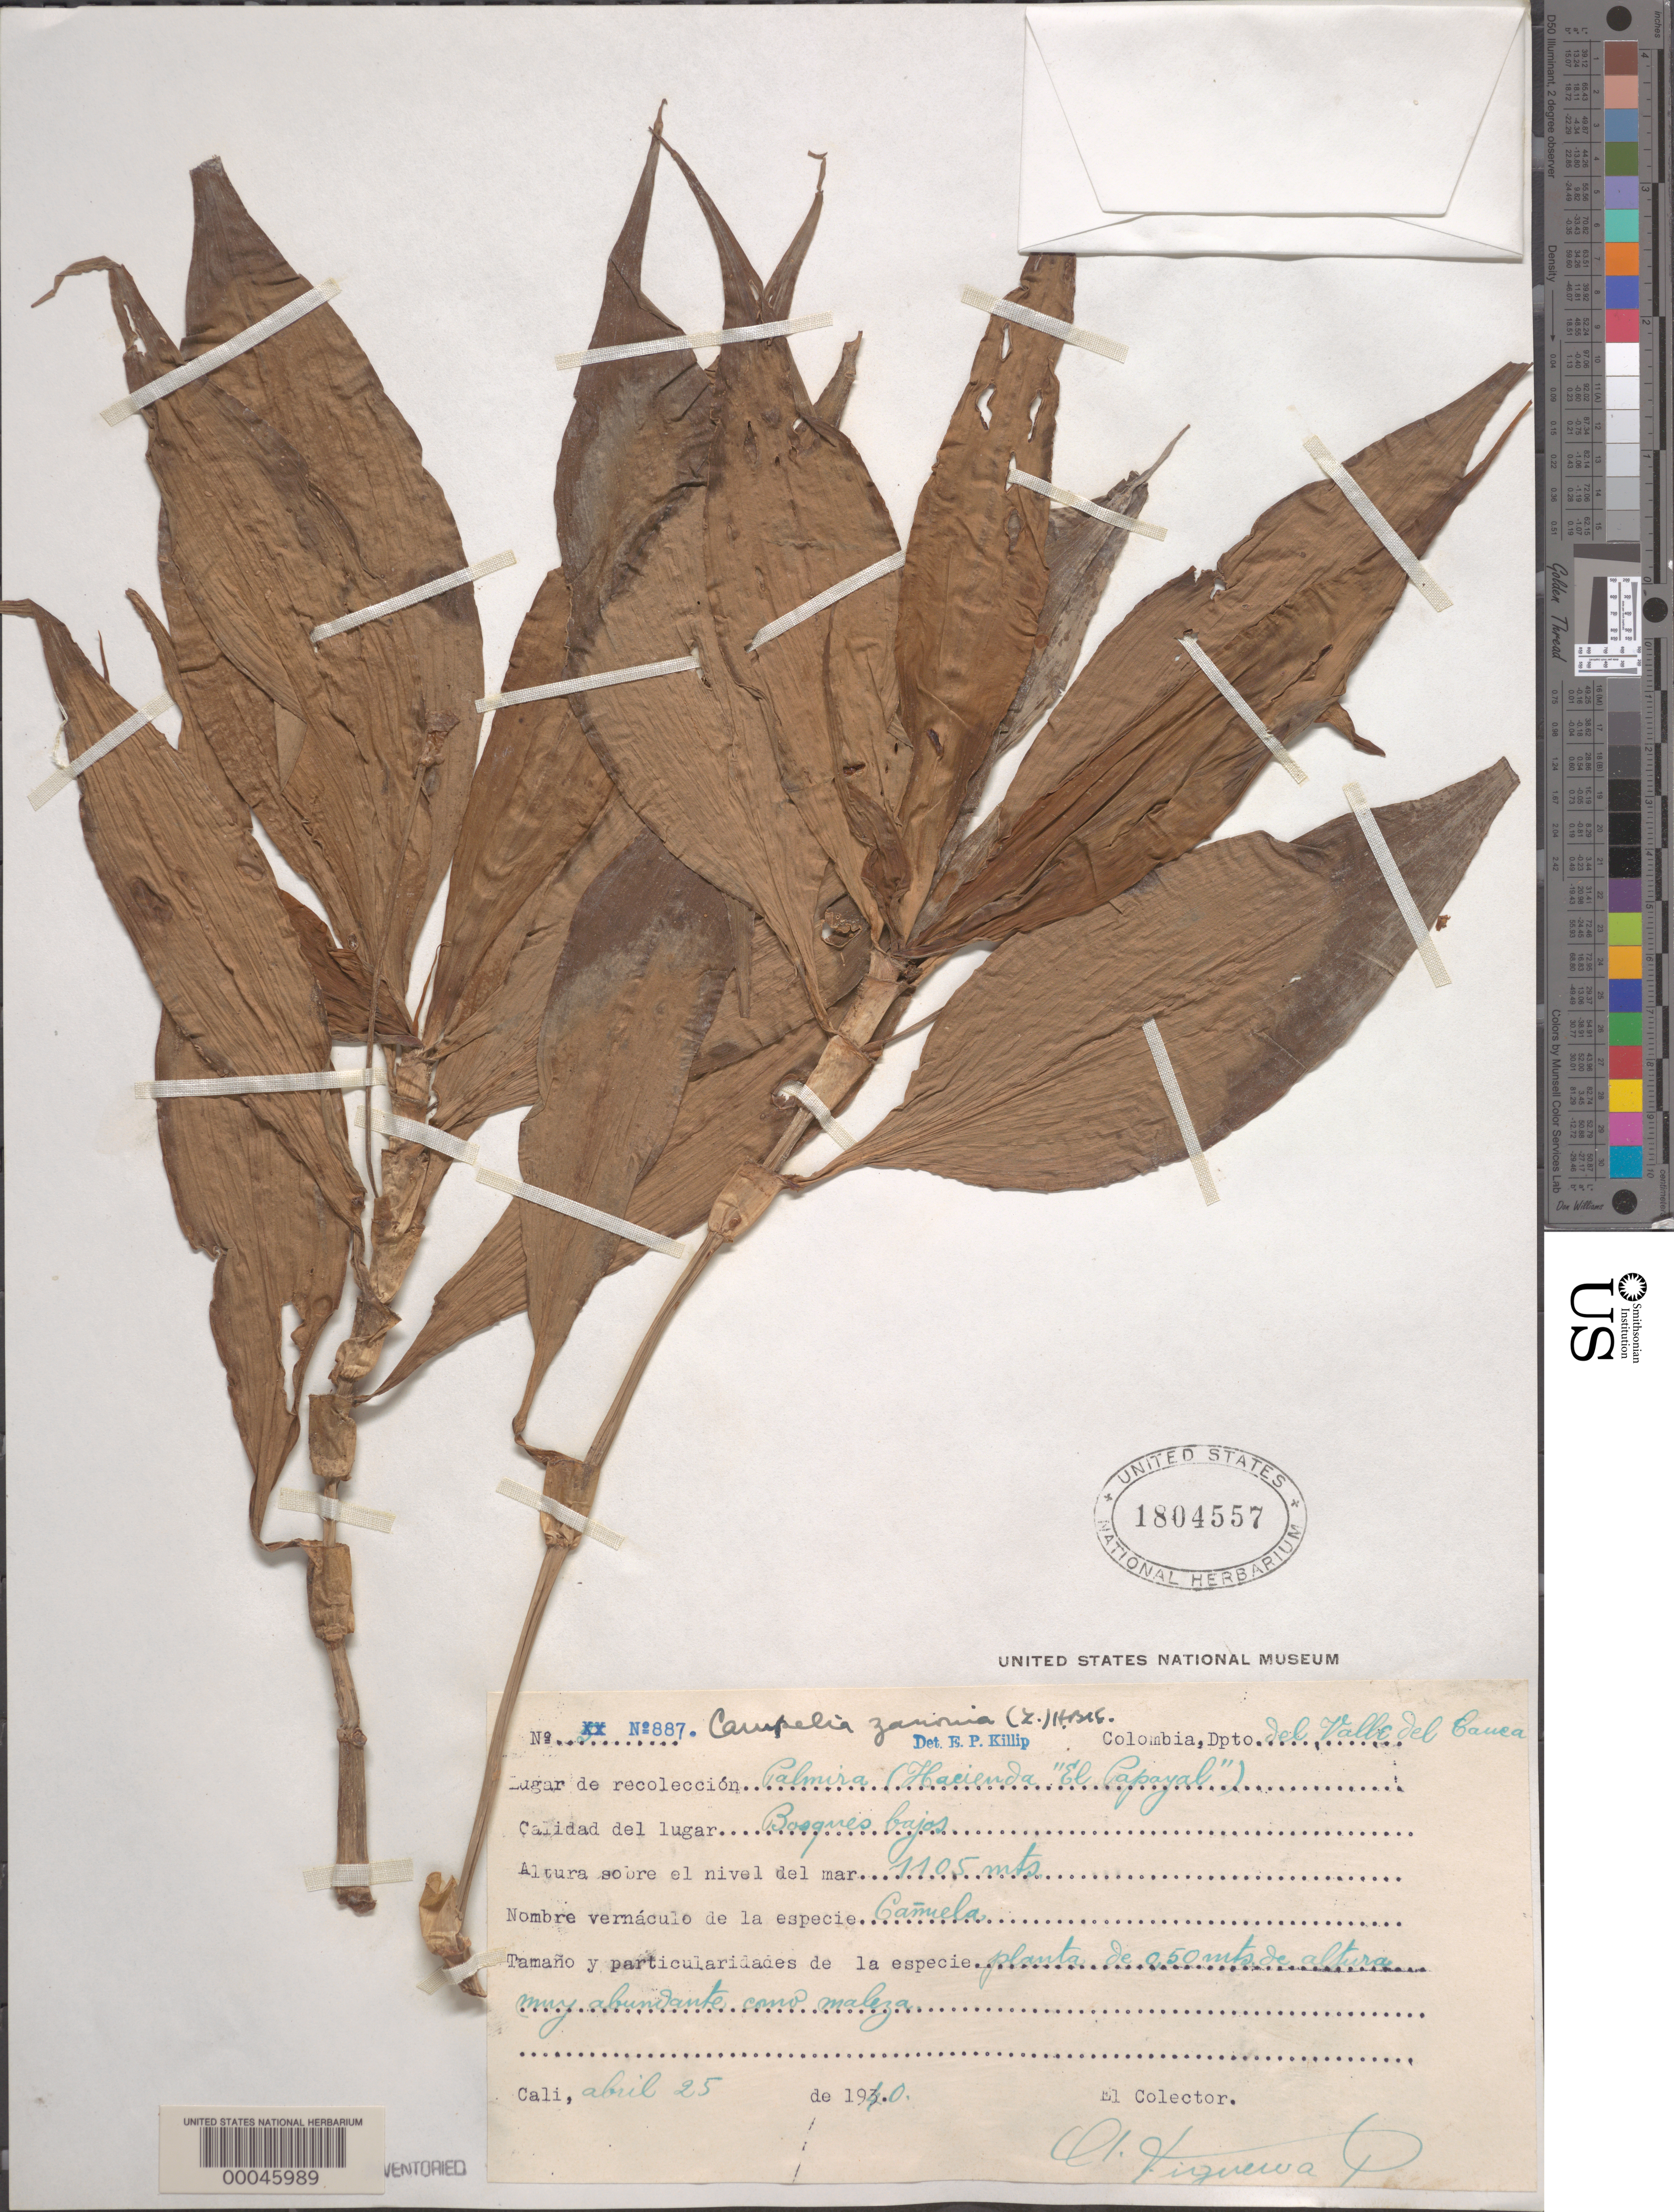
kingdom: Plantae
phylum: Tracheophyta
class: Liliopsida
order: Commelinales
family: Commelinaceae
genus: Tradescantia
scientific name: Tradescantia zanonia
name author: (L.) Sw.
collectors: C. Figueroa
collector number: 887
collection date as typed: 1940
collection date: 1940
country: Colombia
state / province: Cauca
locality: Palmira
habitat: Forest canyon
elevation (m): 1105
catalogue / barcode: US 1804557